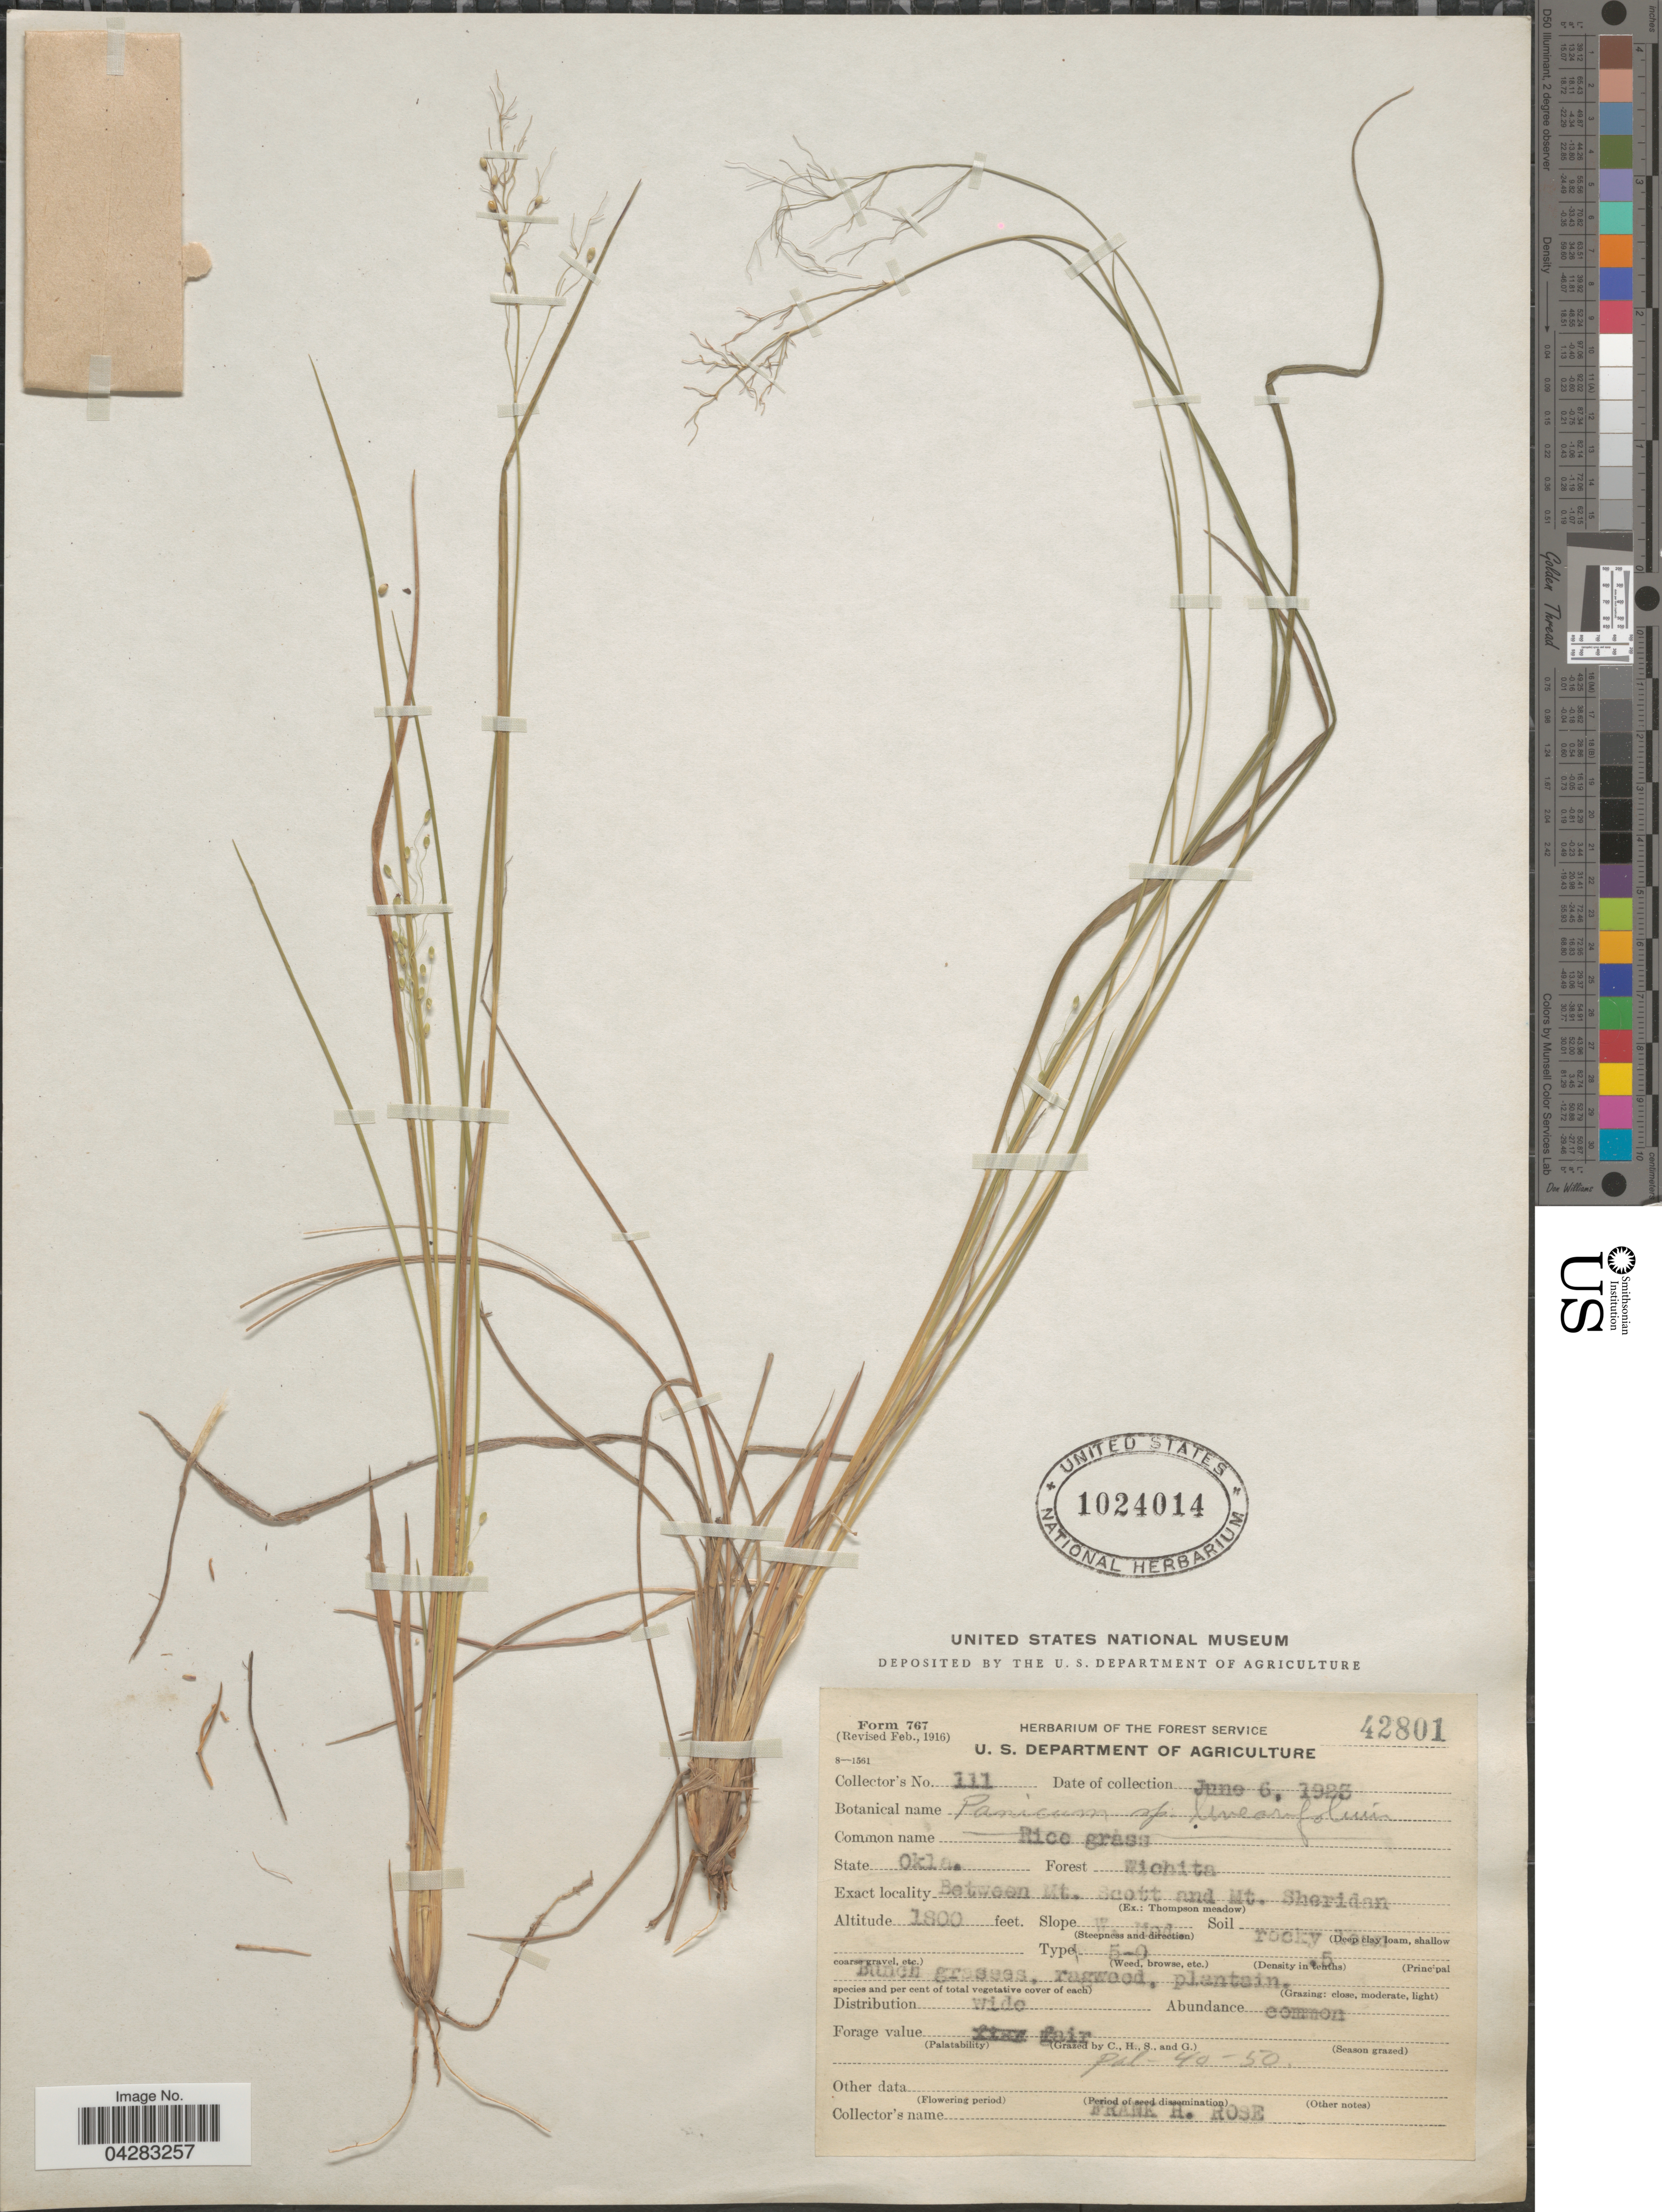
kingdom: Plantae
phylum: Tracheophyta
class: Liliopsida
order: Poales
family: Poaceae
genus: Dichanthelium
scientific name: Dichanthelium linearifolium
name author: (Scribn.) Gould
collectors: F. H. Rose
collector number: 111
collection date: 1925-06-06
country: United States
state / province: Oklahoma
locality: Forest Wichita. Between Mt. Scott and Mt. Sheridan.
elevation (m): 549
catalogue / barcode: US 1024014